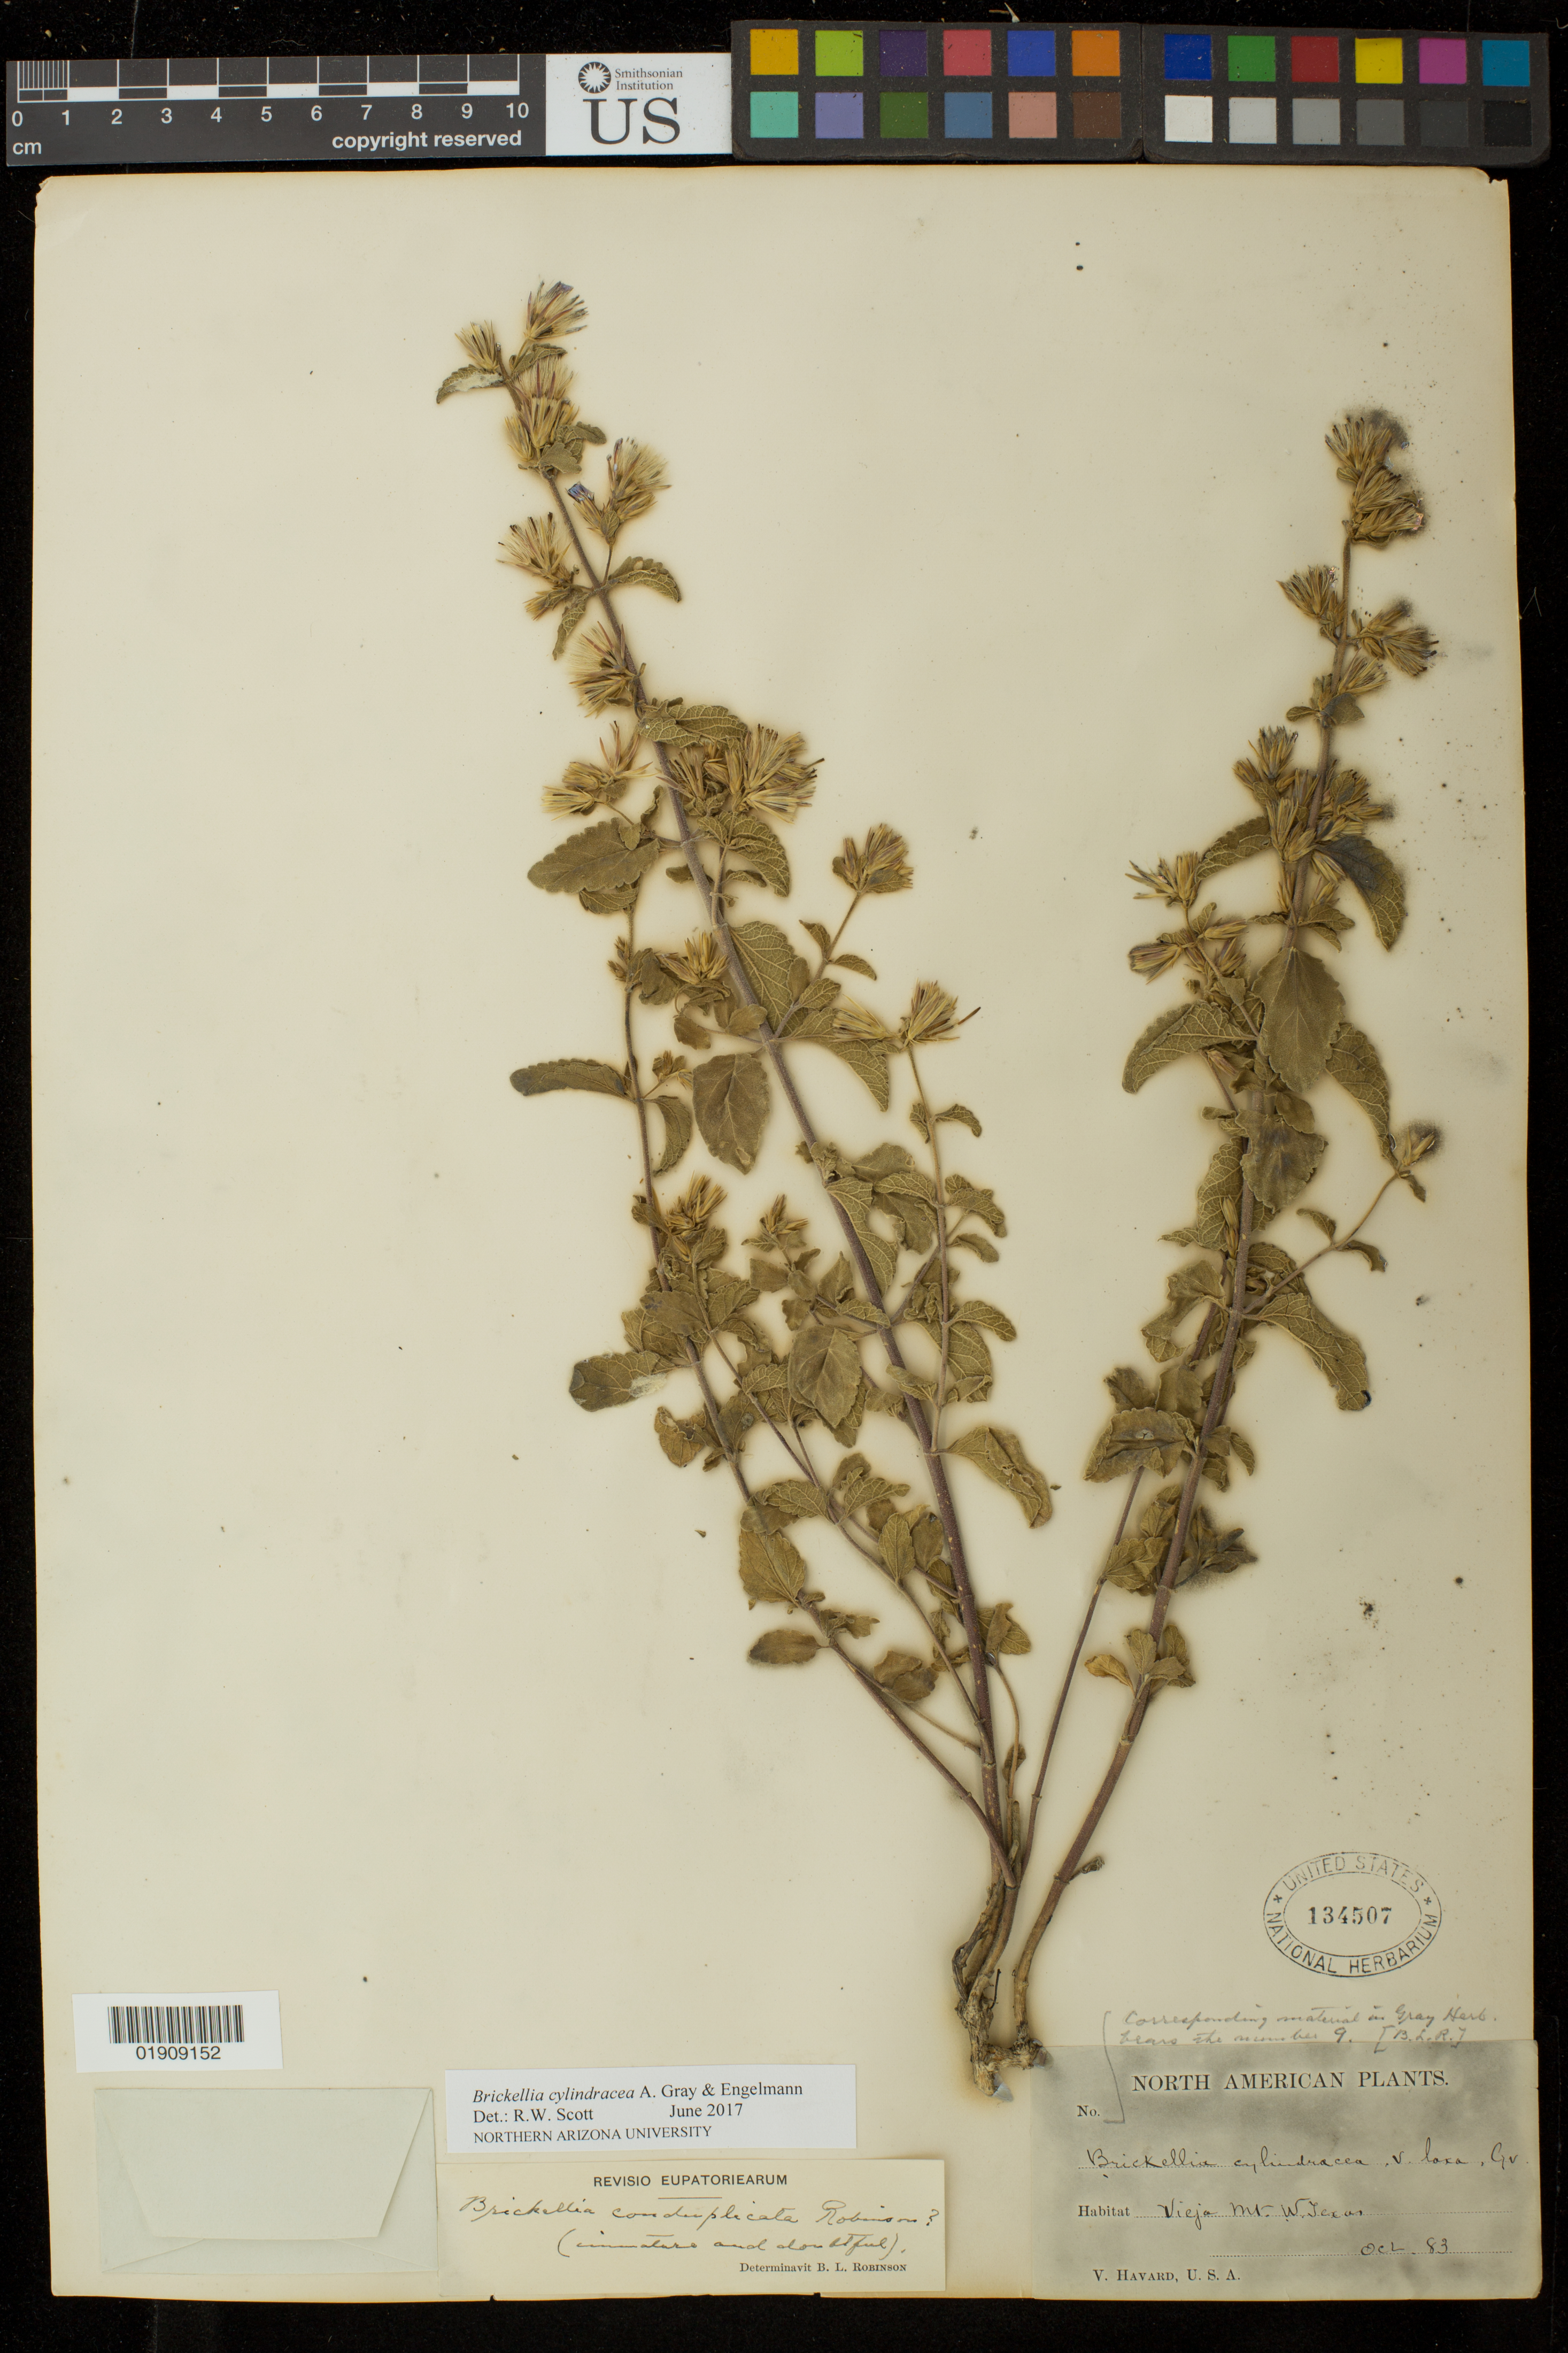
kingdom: Plantae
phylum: Tracheophyta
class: Magnoliopsida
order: Asterales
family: Asteraceae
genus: Brickellia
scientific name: Brickellia cylindracea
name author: A. Gray & Engelm. in A. Gray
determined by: Scott, Randall W., (ASC), Northern Arizona University (UNITED STATES)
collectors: V. Havard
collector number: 9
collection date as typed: Oct 1883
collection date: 1883-10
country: United States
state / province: Texas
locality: Capote mts.; West Texas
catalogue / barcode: US 134507